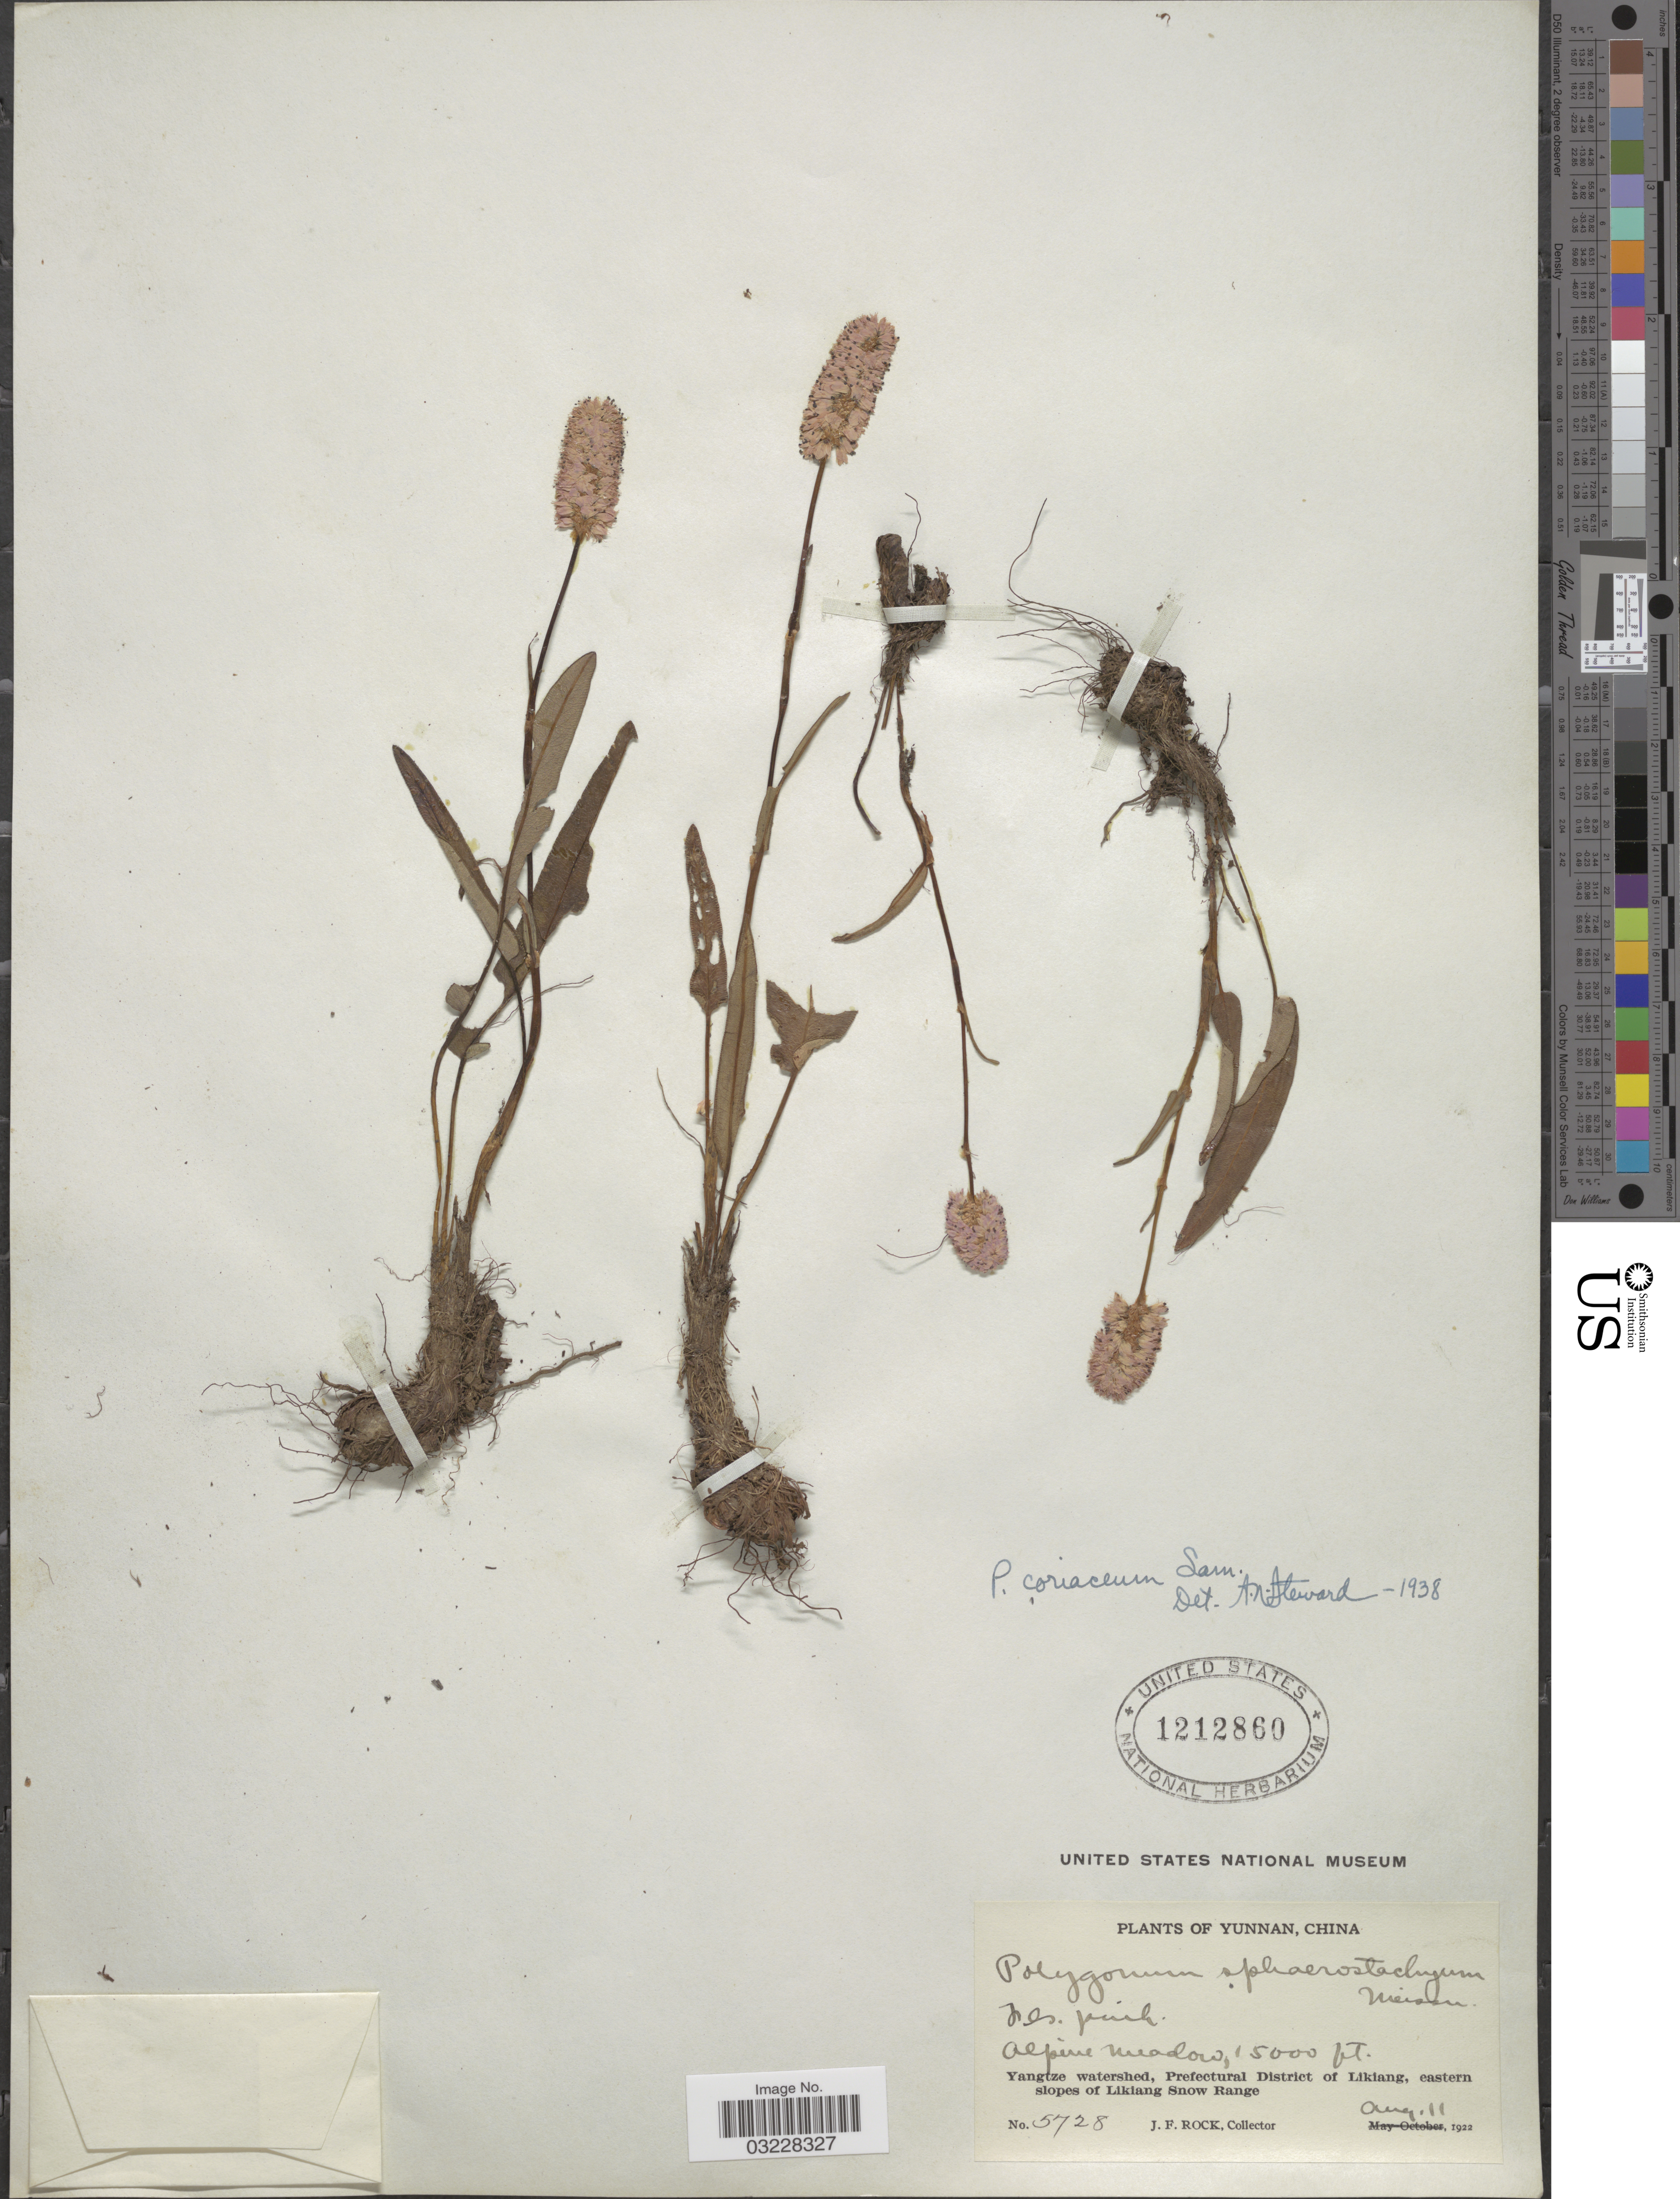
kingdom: Plantae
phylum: Tracheophyta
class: Magnoliopsida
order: Caryophyllales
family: Polygonaceae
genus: Bistorta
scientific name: Bistorta coriacea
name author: (Sam.) Yonek. & H. Ohashi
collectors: J. Rock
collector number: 5728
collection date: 1922-08-11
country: China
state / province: Yunnan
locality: Yangtze watershed, Prefectural District of Likiang, eastern slopes of Likiang Snow Range.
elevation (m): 4572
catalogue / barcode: US 1212860